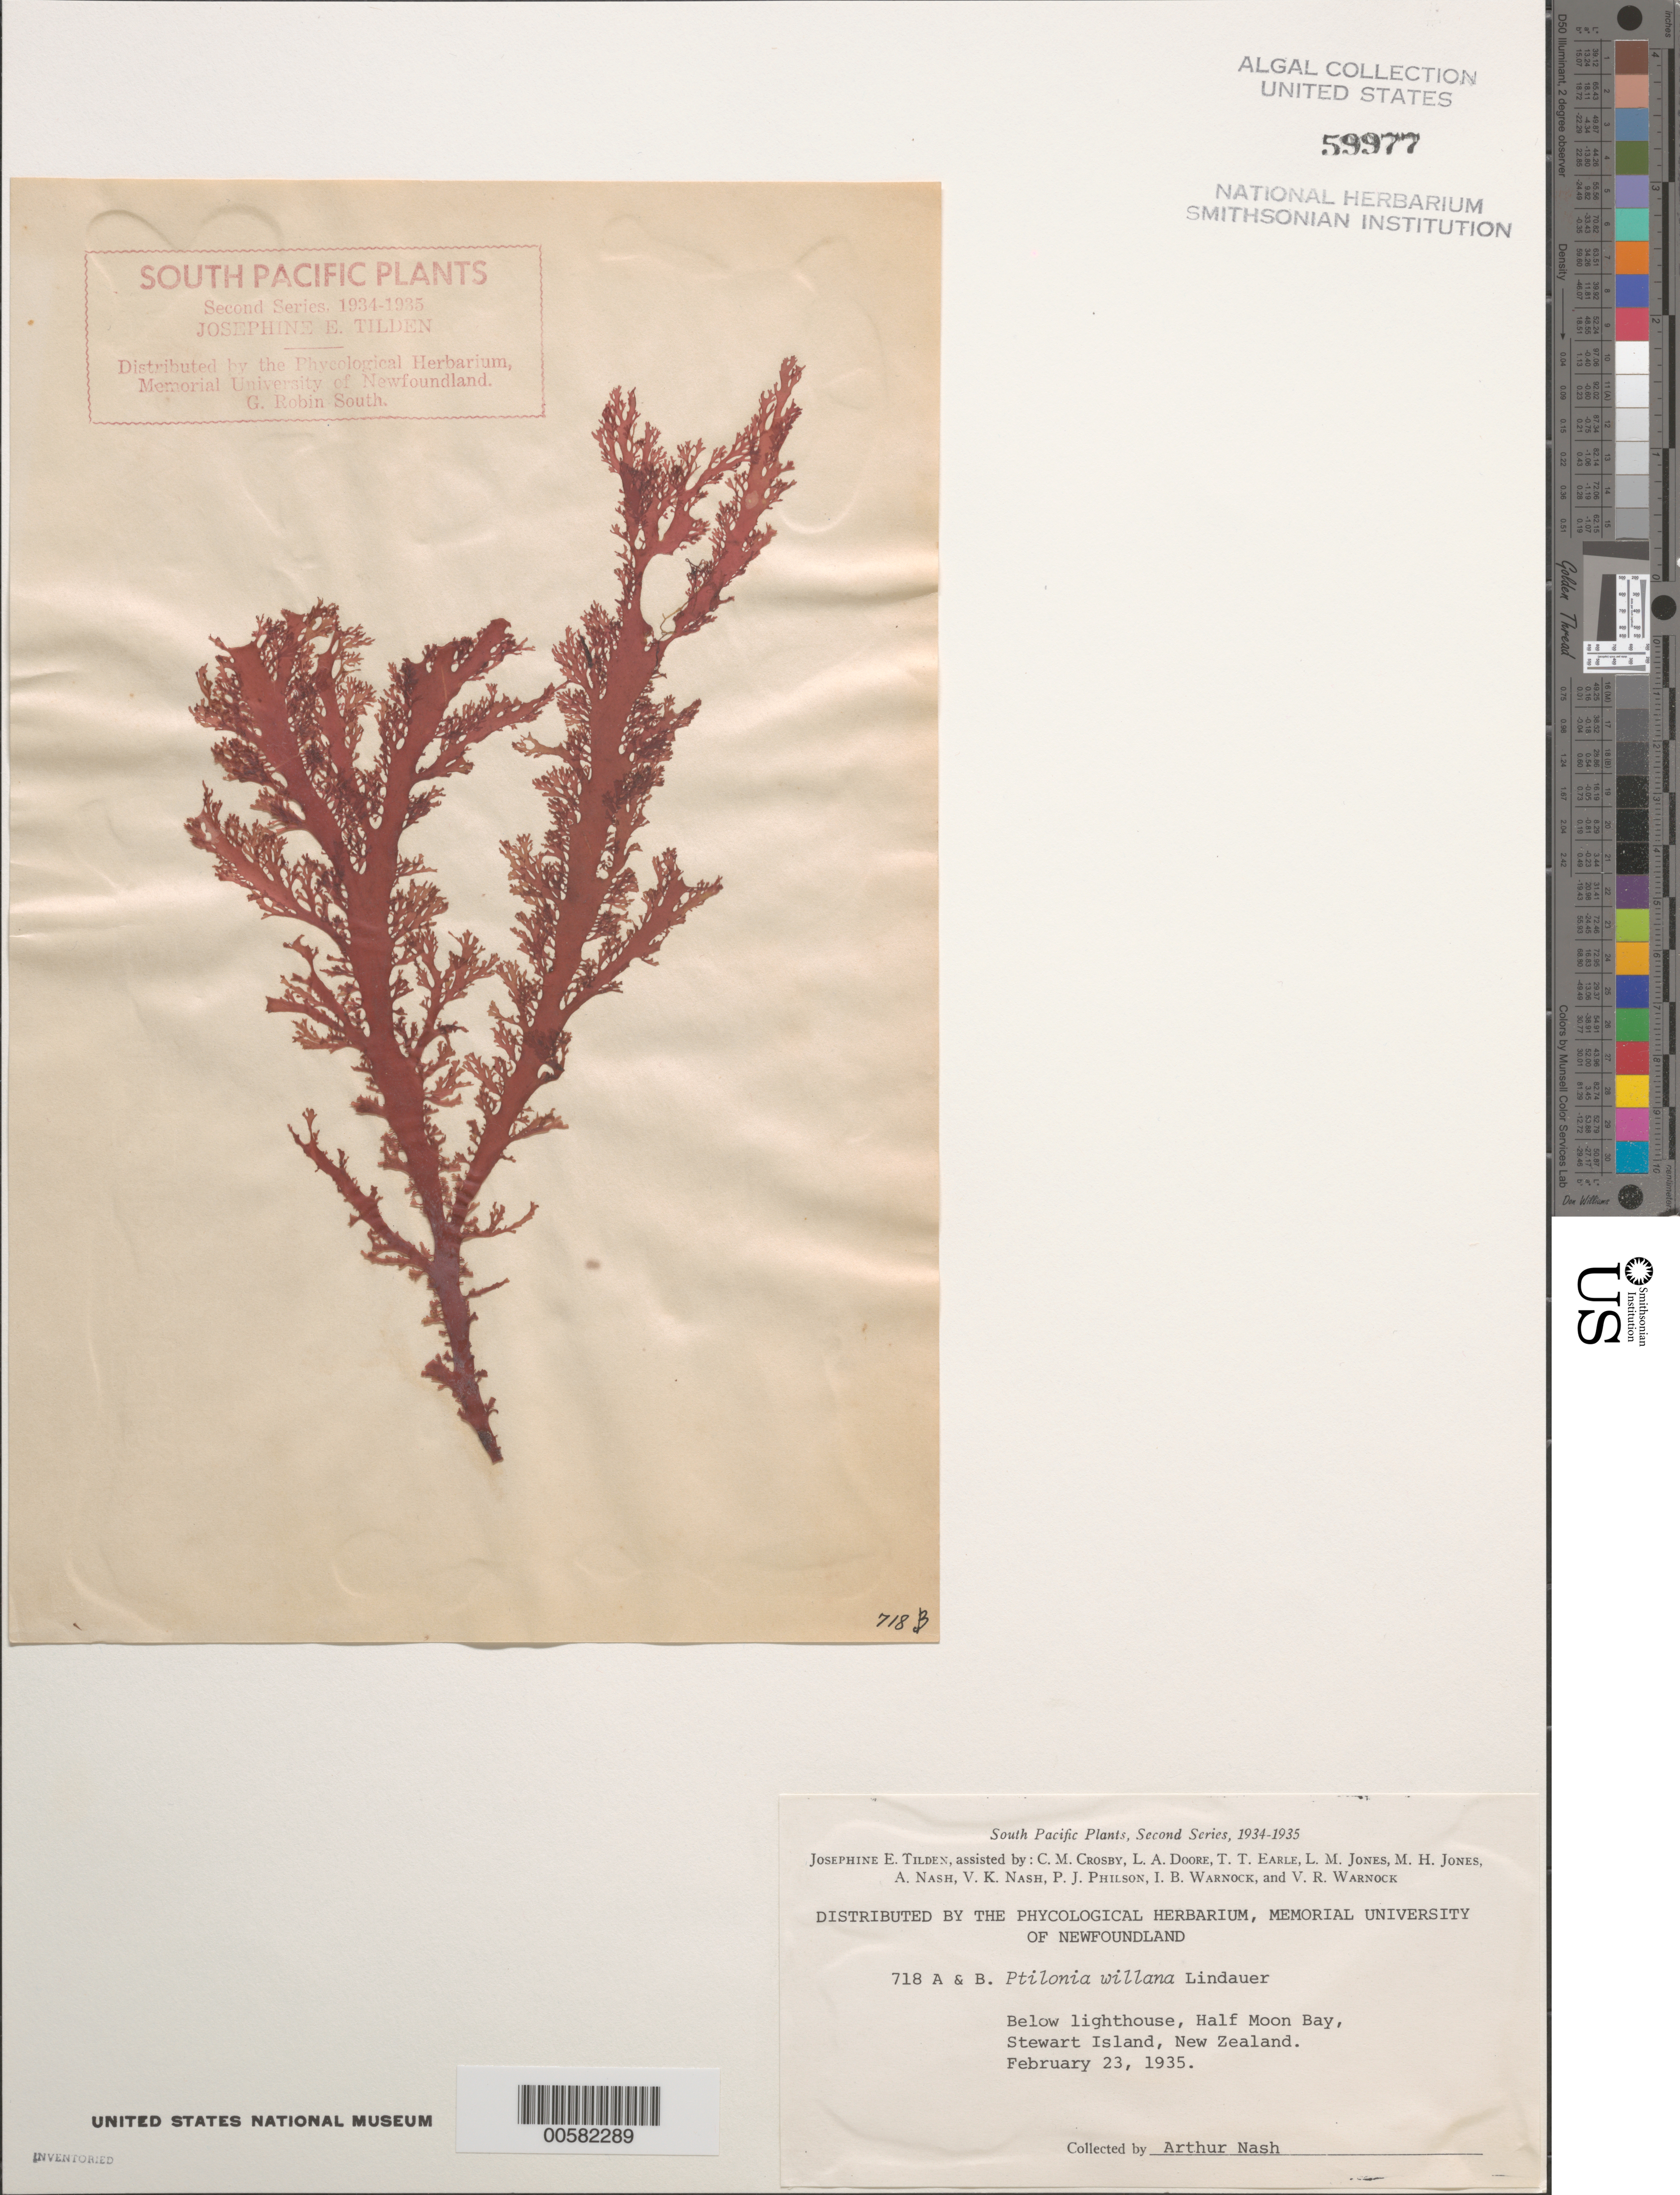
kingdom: Plantae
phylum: Rhodophyta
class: Florideophyceae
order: Bonnemaisoniales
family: Bonnemaisoniaceae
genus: Ptilonia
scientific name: Ptilonia willana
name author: Lindauer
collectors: A. Nash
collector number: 718A & 718B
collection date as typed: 23 Feb 1935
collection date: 1935-02-23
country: New Zealand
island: Stewart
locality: Half moon bay, below lighthouse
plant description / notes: Tilden, South Pacific Plants, Second Series, 1934-1935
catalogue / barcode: US 59977